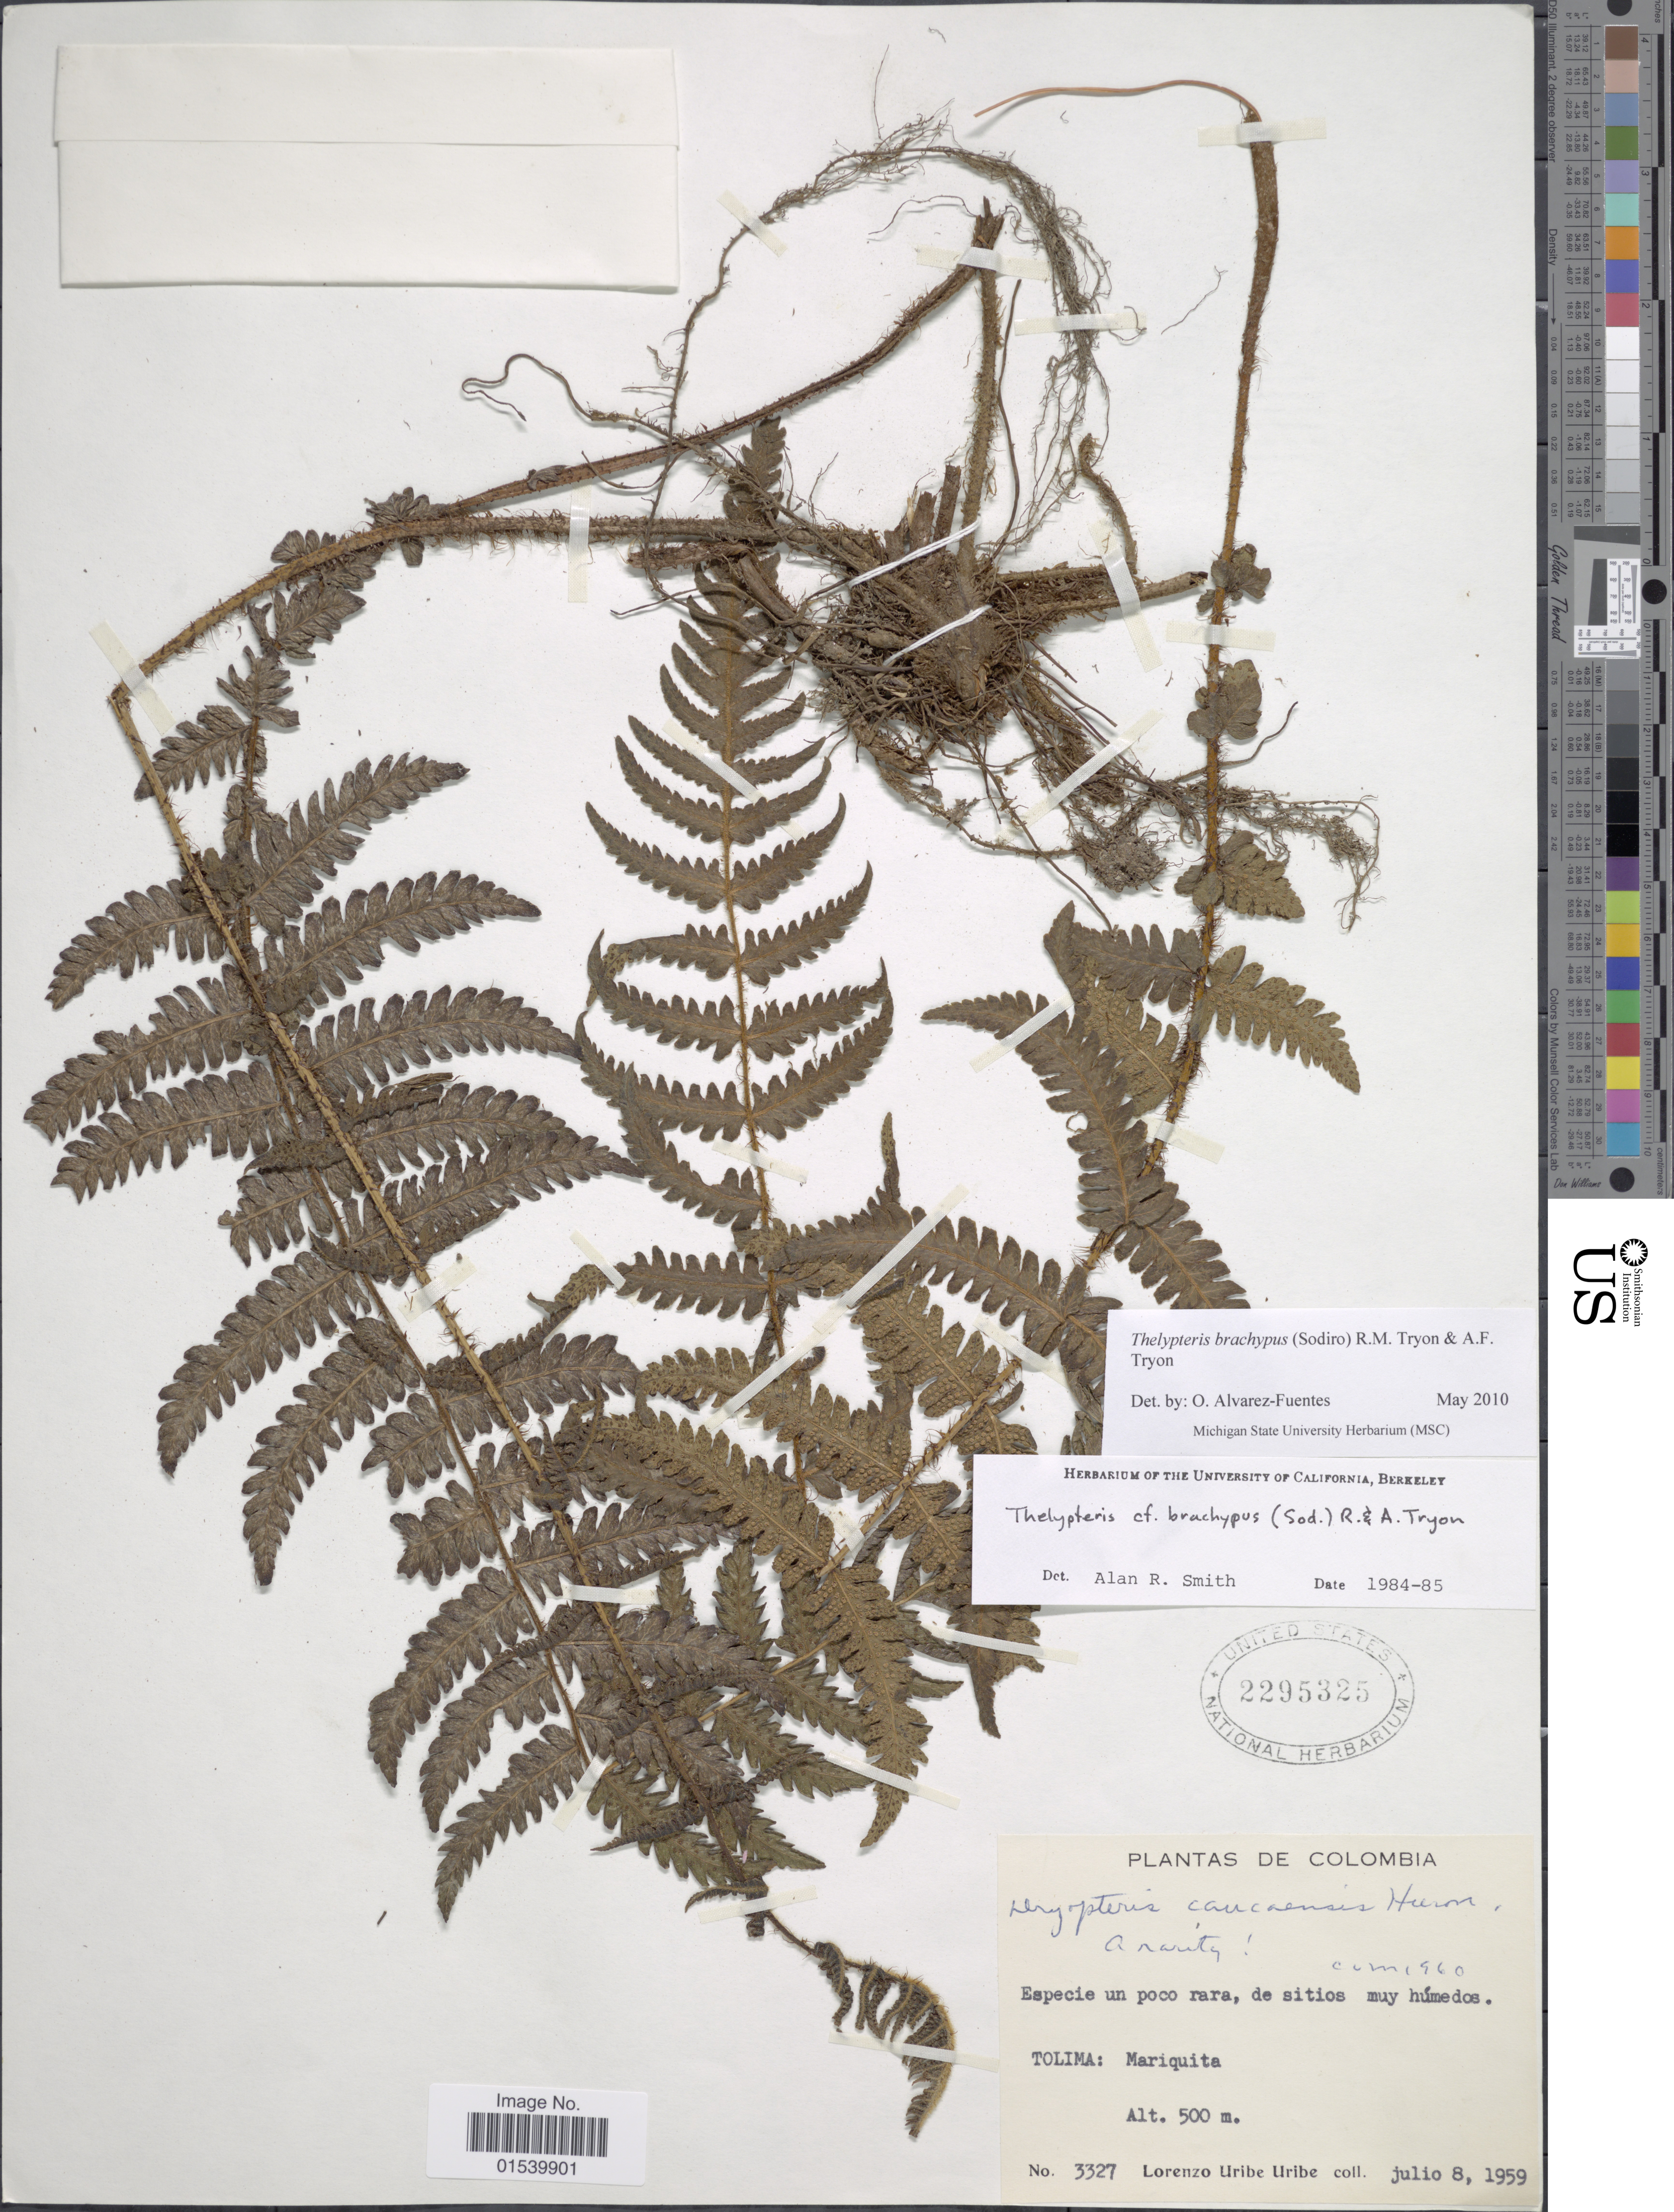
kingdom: Plantae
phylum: Tracheophyta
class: Polypodiopsida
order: Polypodiales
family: Thelypteridaceae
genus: Amauropelta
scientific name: Amauropelta brachypus (Sodiro) comb. nov., ined. 2015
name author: (Sodiro)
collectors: L. Uribe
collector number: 3327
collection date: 1959-07-08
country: Colombia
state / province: Tolima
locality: Mariquita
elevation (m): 500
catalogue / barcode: US 2295325